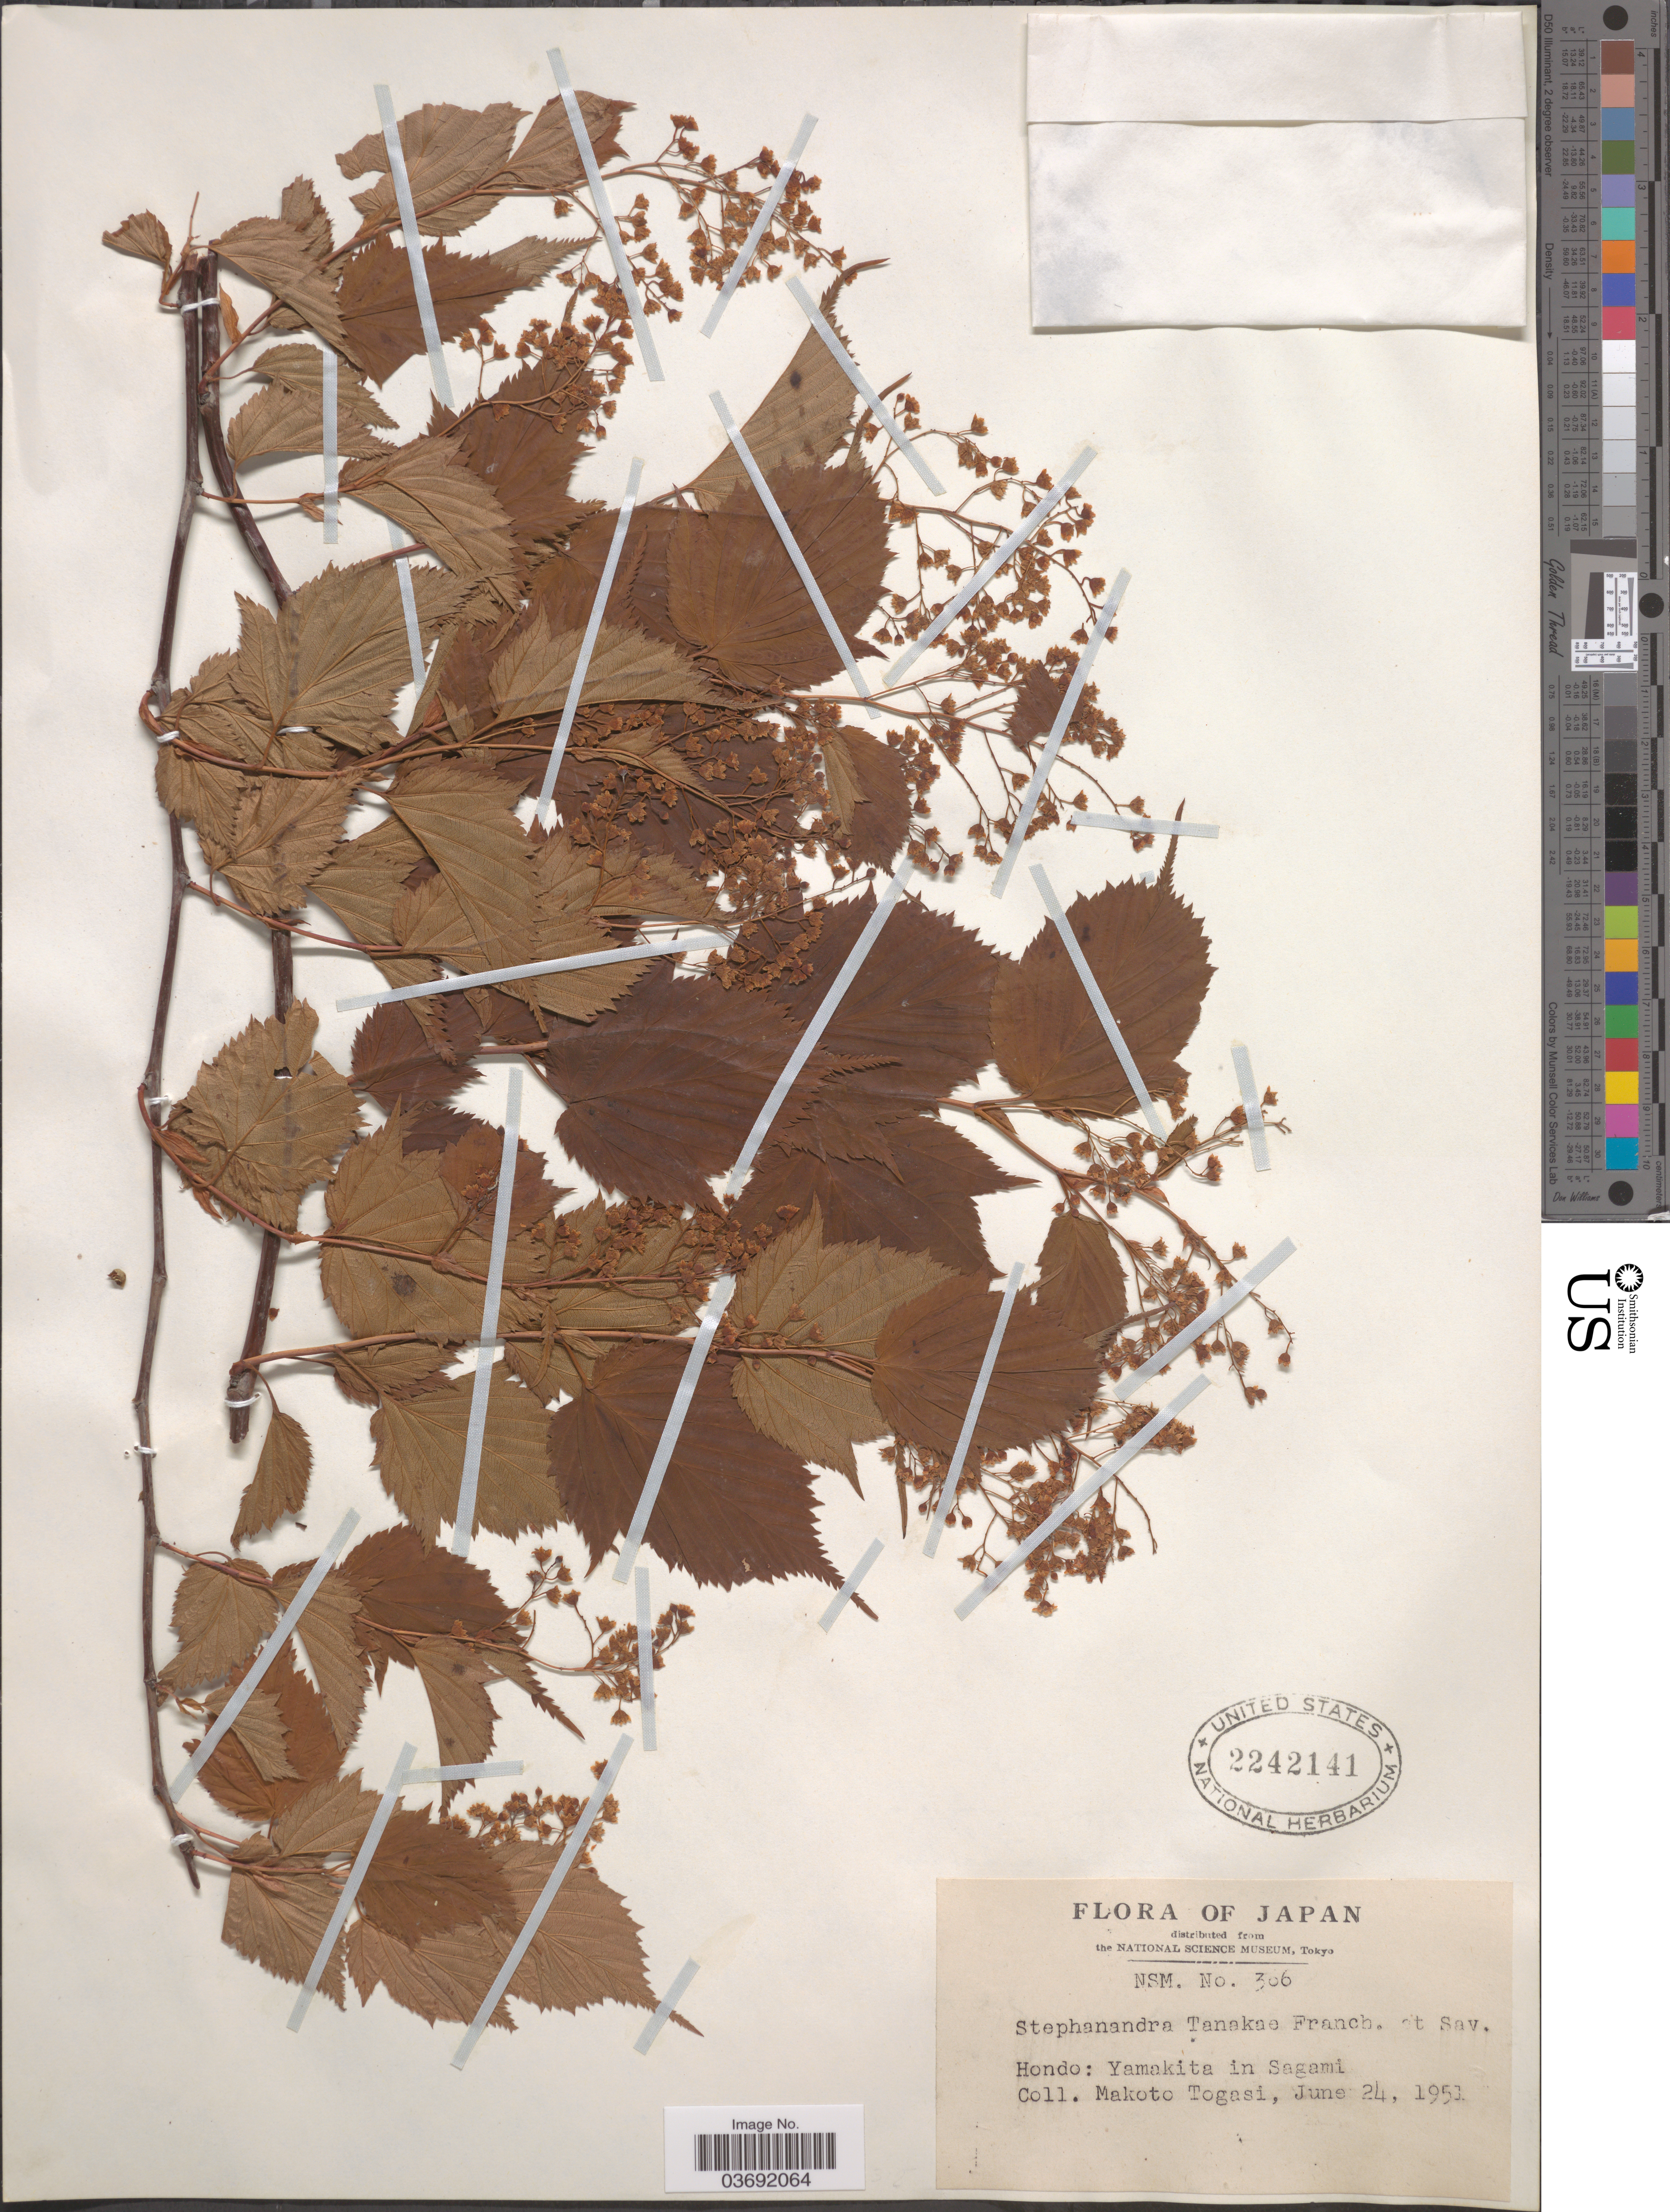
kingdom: Plantae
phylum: Tracheophyta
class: Magnoliopsida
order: Rosales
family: Rosaceae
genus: Neillia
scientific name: Neillia tanakae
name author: (Franch. & Sav.) Franch. & Sav. ex S.H. Oh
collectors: M. Togasi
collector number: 366*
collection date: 1951-06-24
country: Japan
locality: Hondo: Yamakita in Sagami.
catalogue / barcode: US 2242141